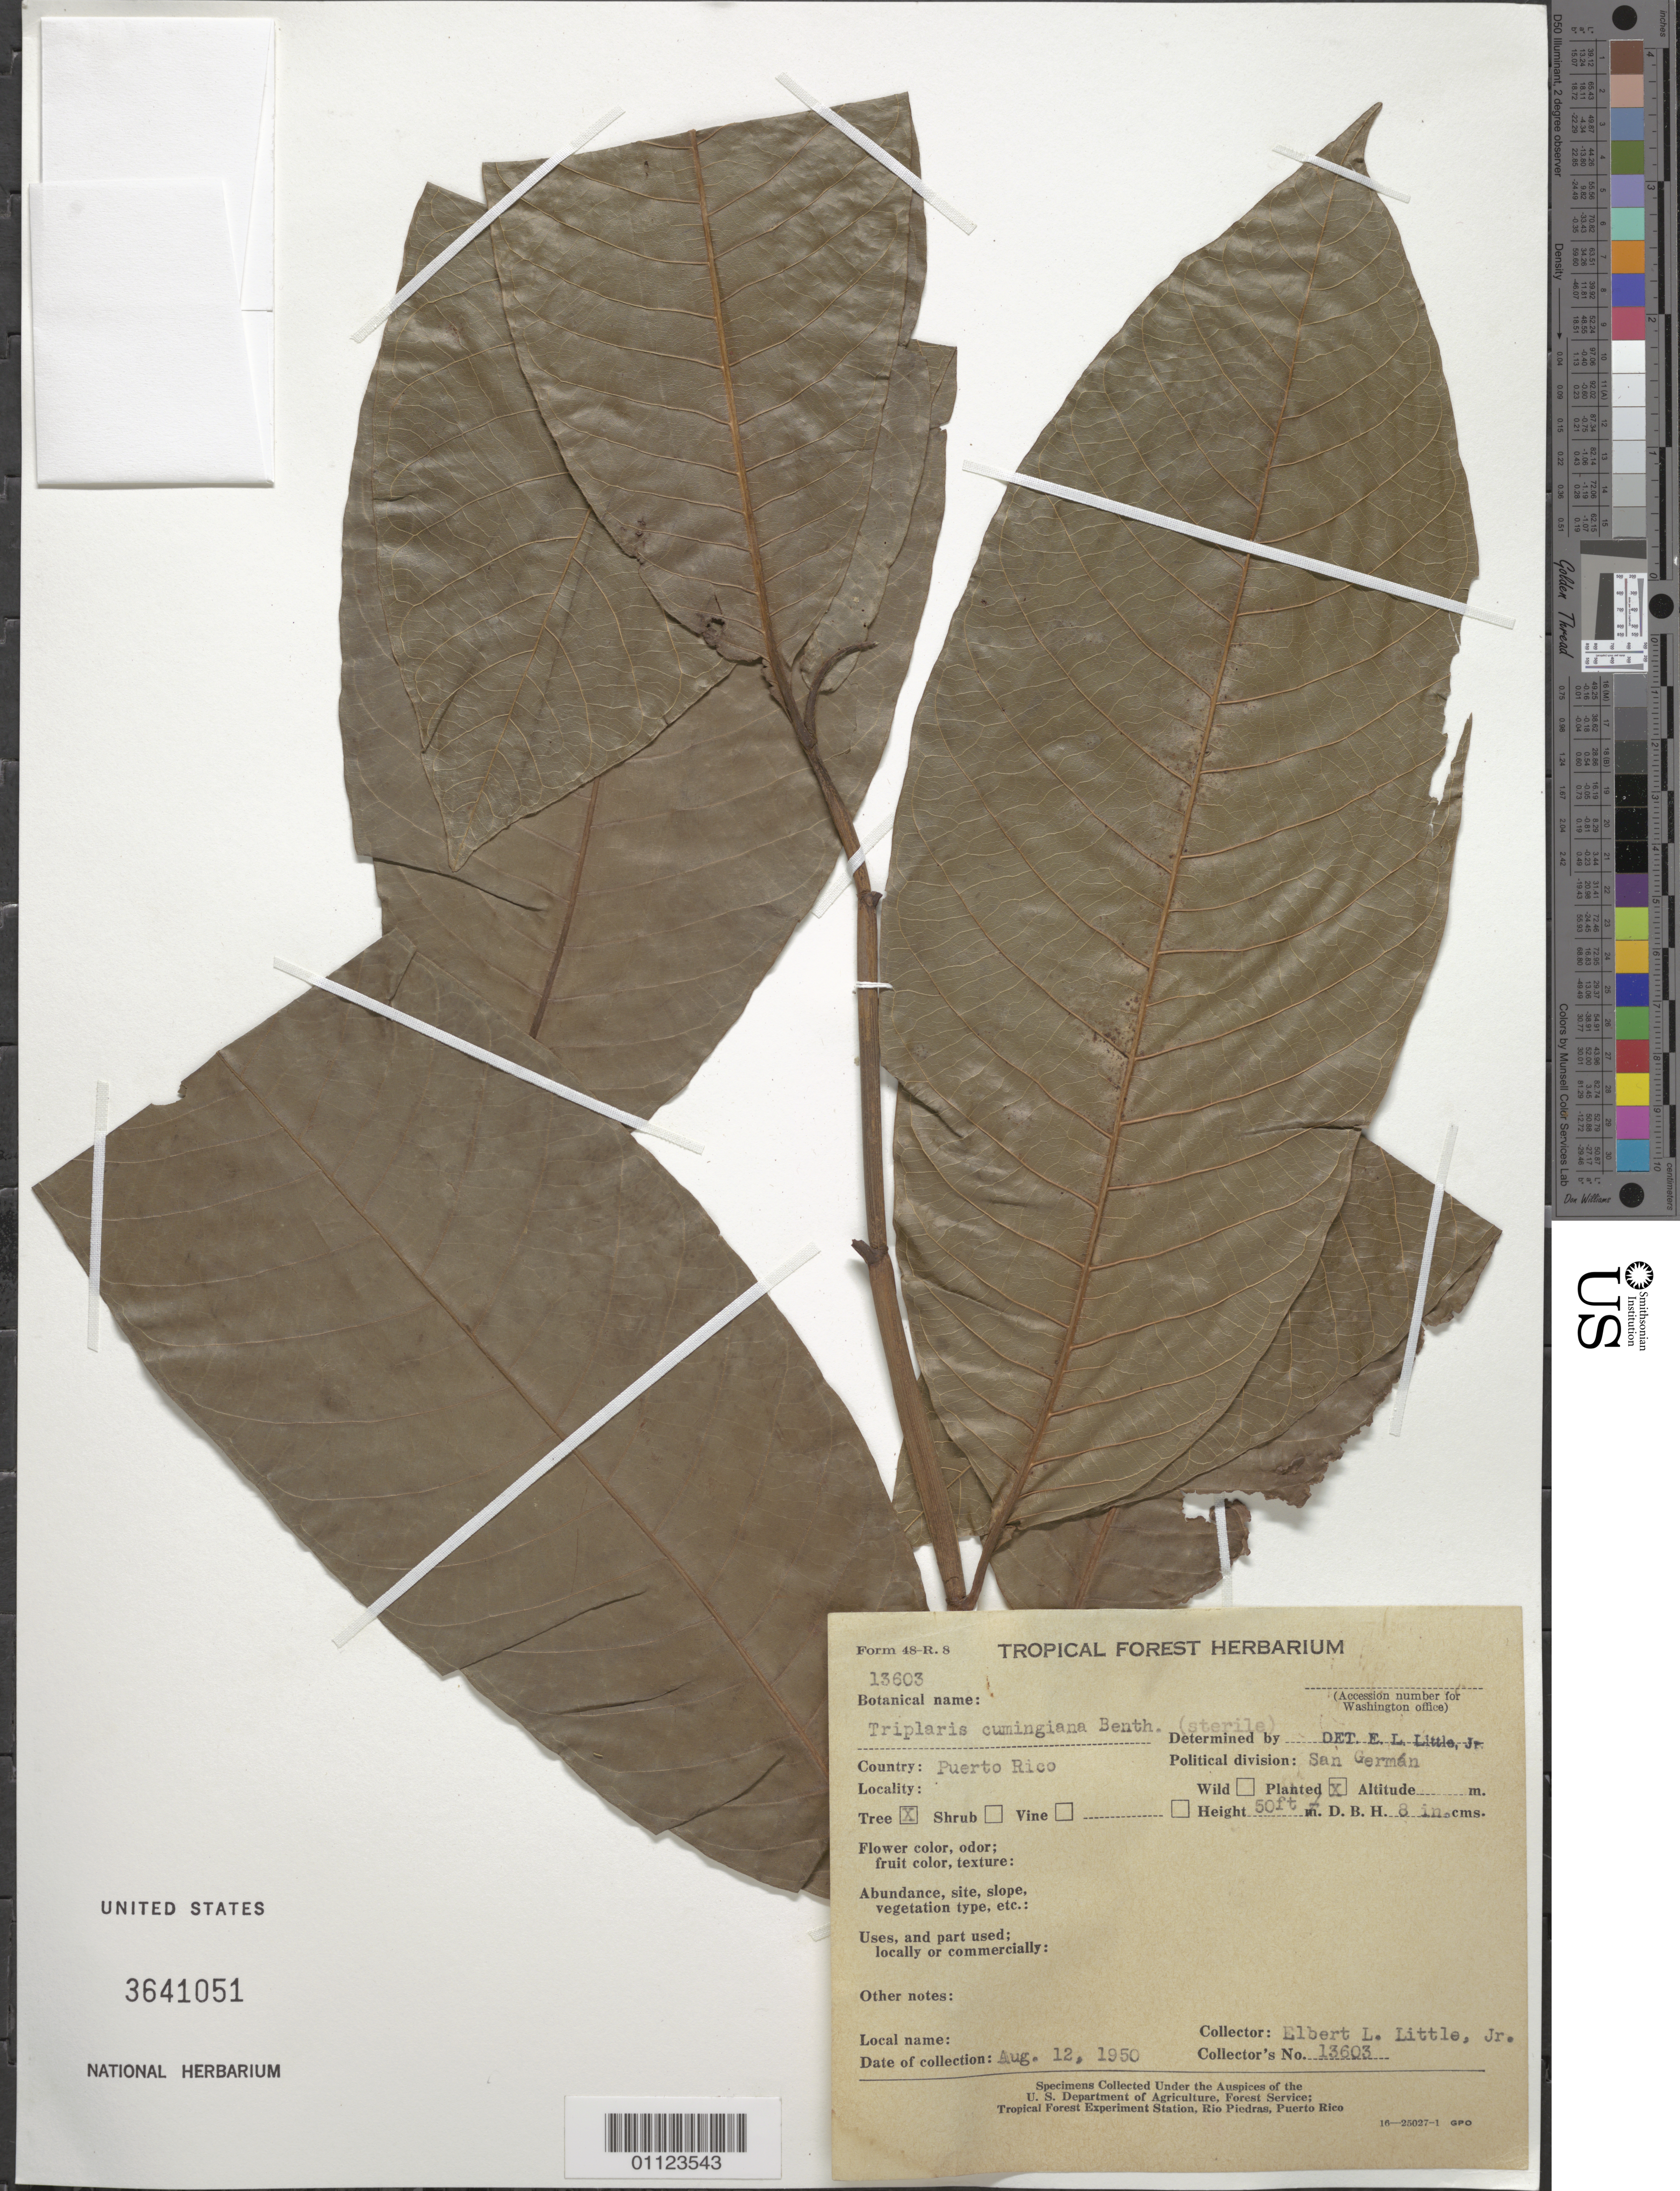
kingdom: Plantae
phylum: Tracheophyta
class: Magnoliopsida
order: Caryophyllales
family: Polygonaceae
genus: Triplaris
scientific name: Triplaris cumingiana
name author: Fisch. & C.A. Mey. ex C.A. Mey.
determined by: Little, Elbert L., Jr., (FSSR), United States Department of Agriculture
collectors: E. L. Little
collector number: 13603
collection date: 1950-08-12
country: Puerto Rico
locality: San Germán.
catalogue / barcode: US 3641051